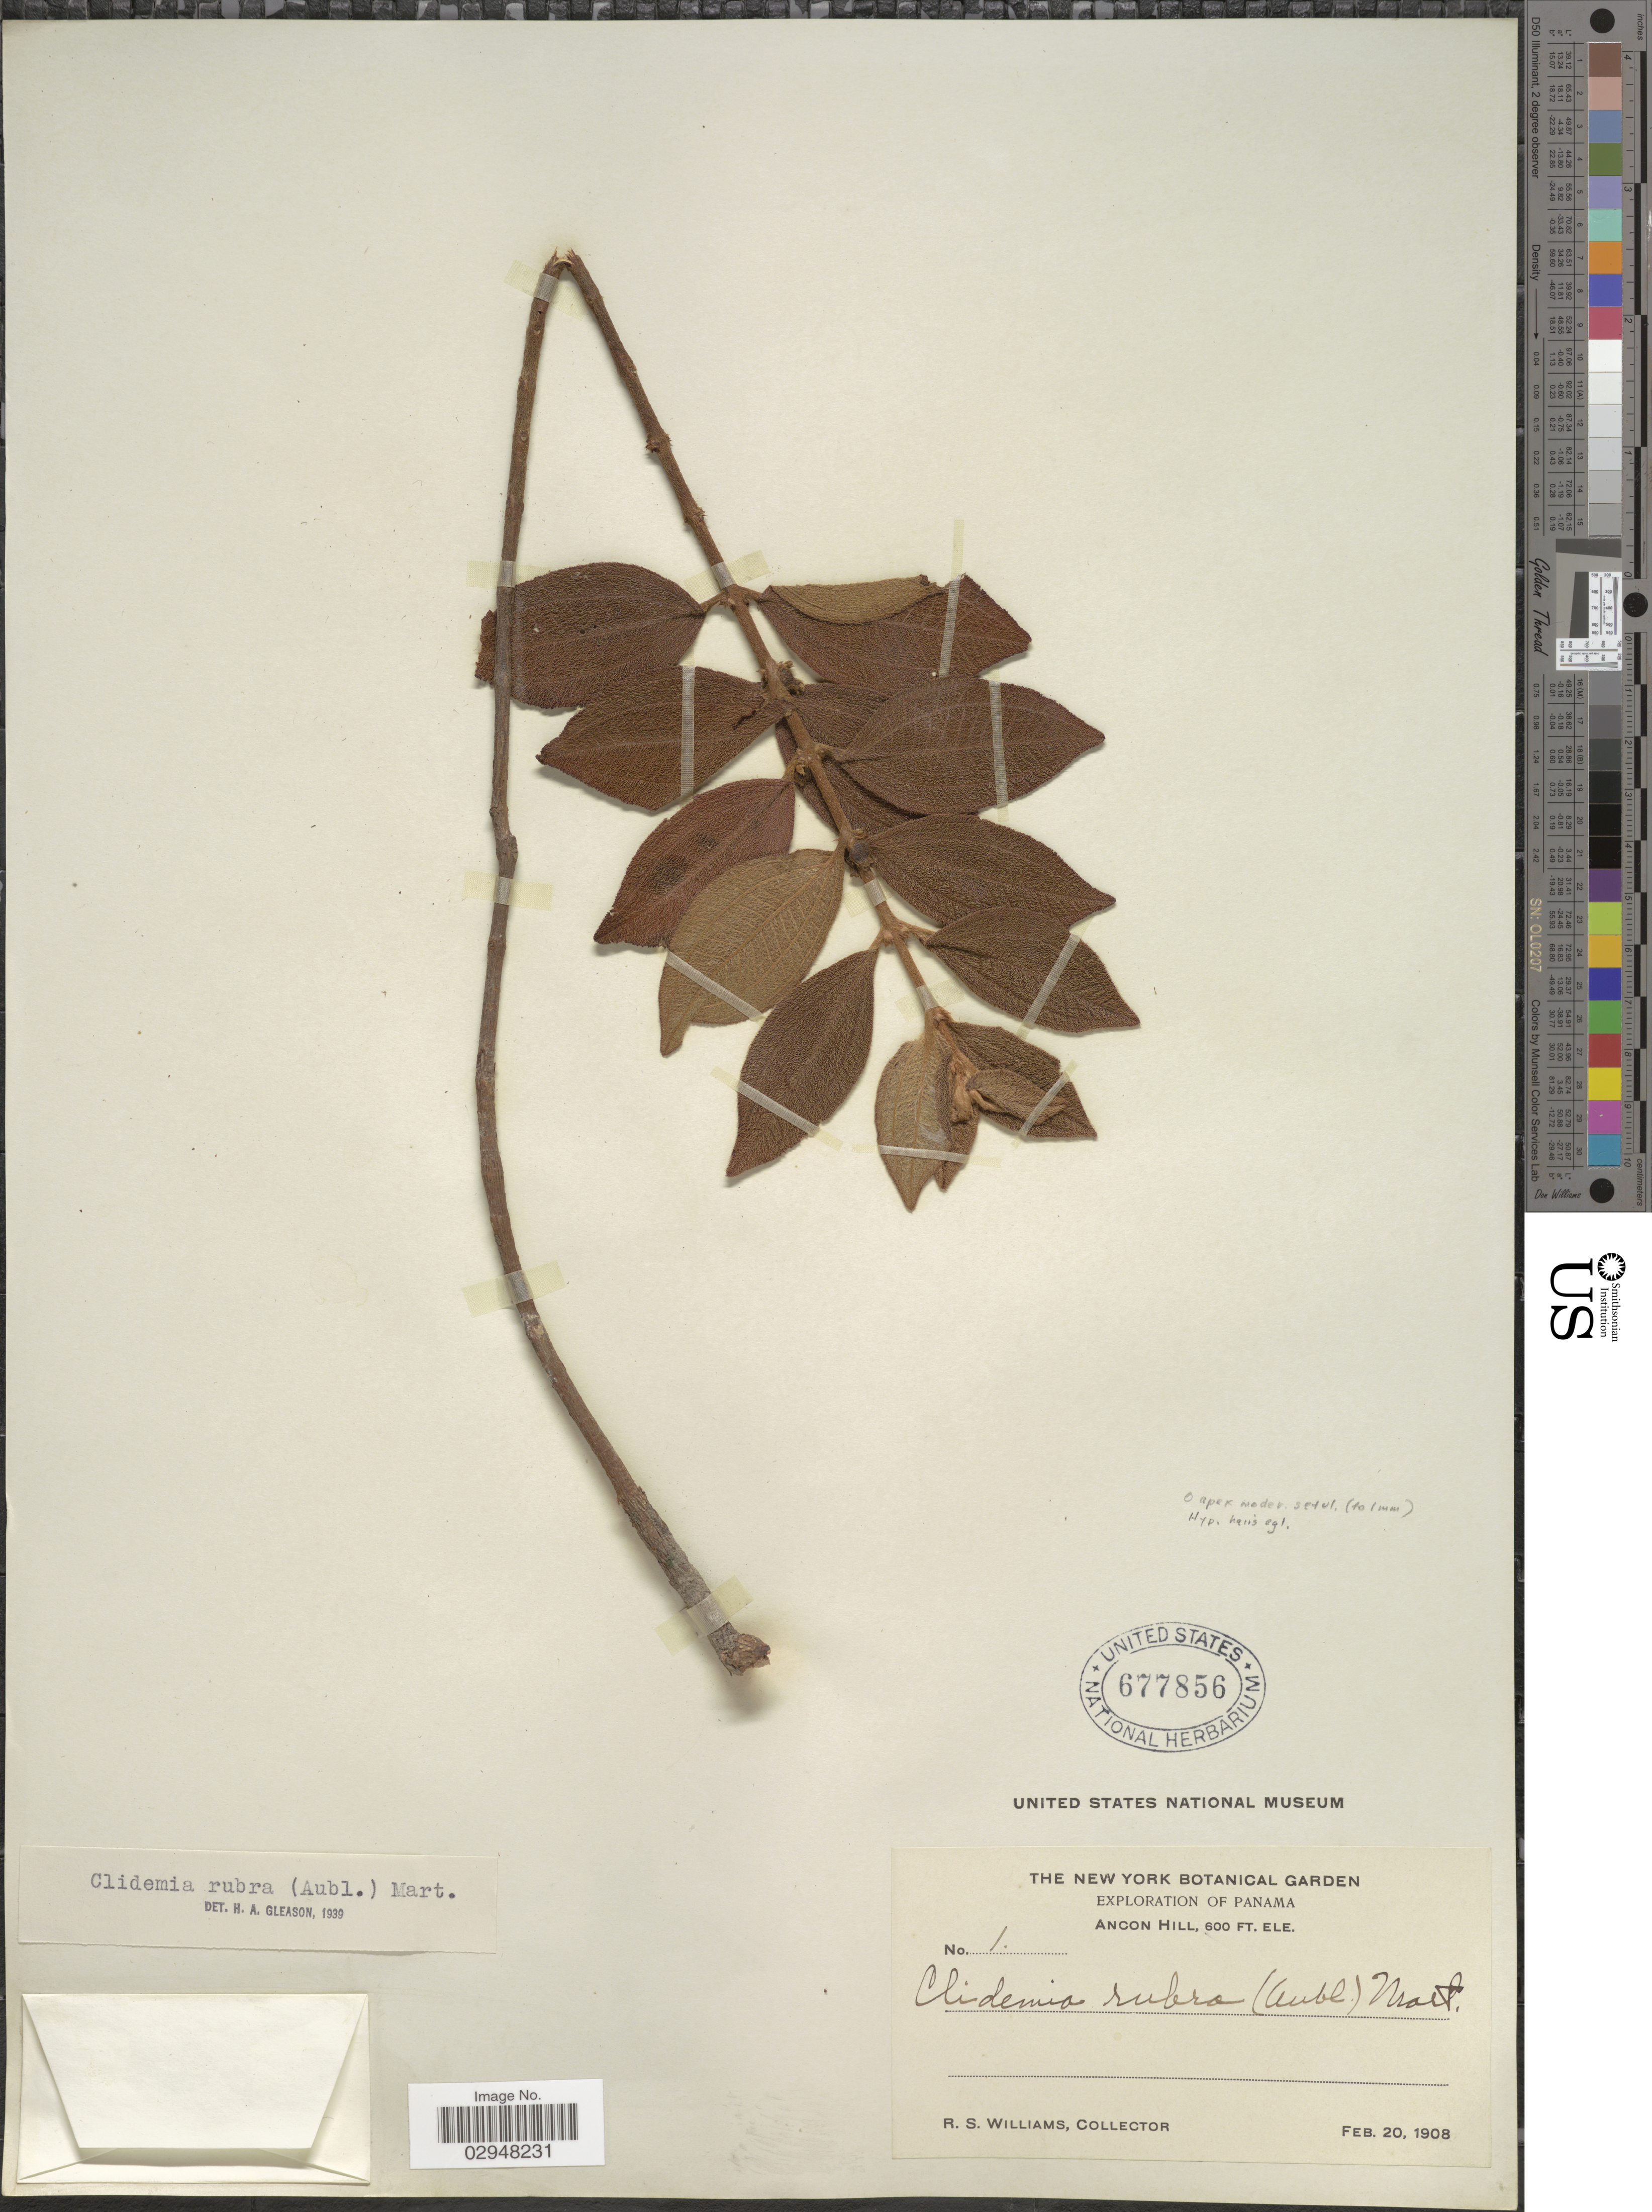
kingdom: Plantae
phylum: Tracheophyta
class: Magnoliopsida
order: Myrtales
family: Melastomataceae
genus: Clidemia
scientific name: Clidemia rubra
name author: (Aubl.) Mart.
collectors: R. S. Williams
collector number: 1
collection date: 1908-02-20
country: Panama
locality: Ancon Hill.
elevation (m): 183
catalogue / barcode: US 677856